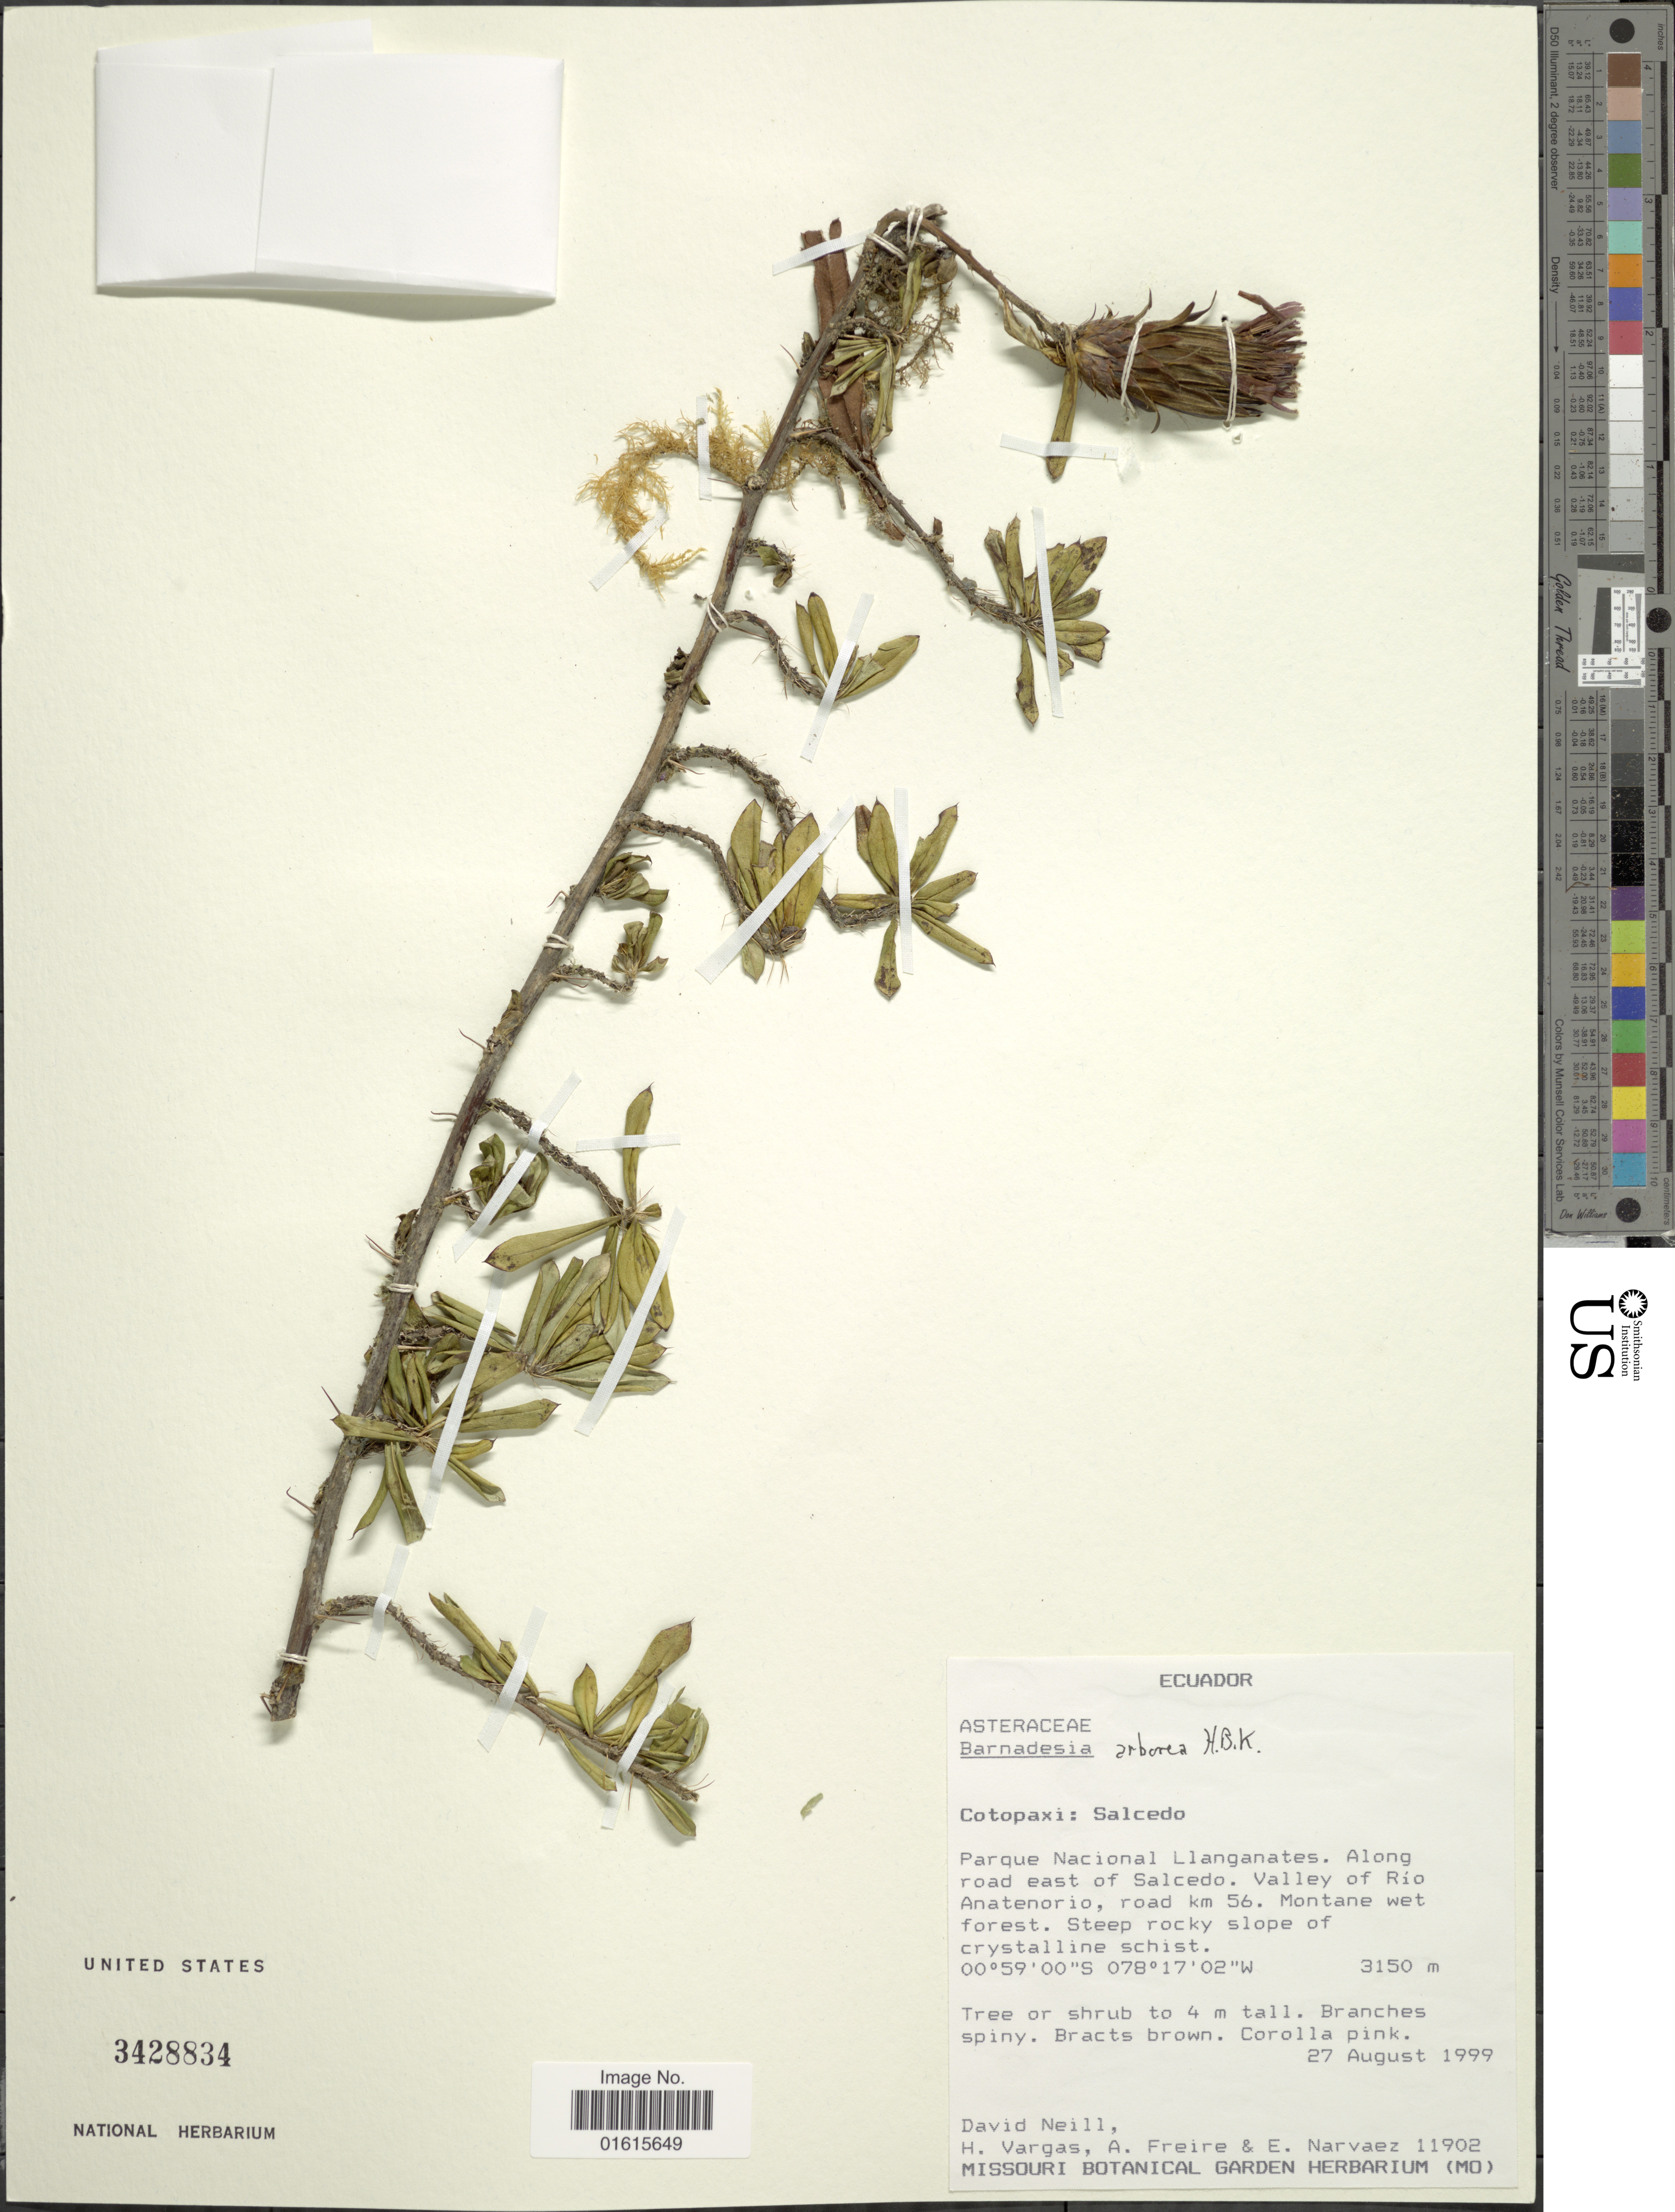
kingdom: Plantae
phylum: Tracheophyta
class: Magnoliopsida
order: Asterales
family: Asteraceae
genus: Barnadesia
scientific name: Barnadesia arborea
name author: Kunth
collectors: D. A. Neill, H. Vargas, A. Freire & E. Narváez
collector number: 11902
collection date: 1999-08-27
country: Ecuador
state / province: Cotopaxi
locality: Salcedo, Parque Nacional Llanganates. Along road east of Salcedo. Valley of Rio Anatenorio, road km 56. Montane wet forest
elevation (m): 3150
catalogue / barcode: US 3428834